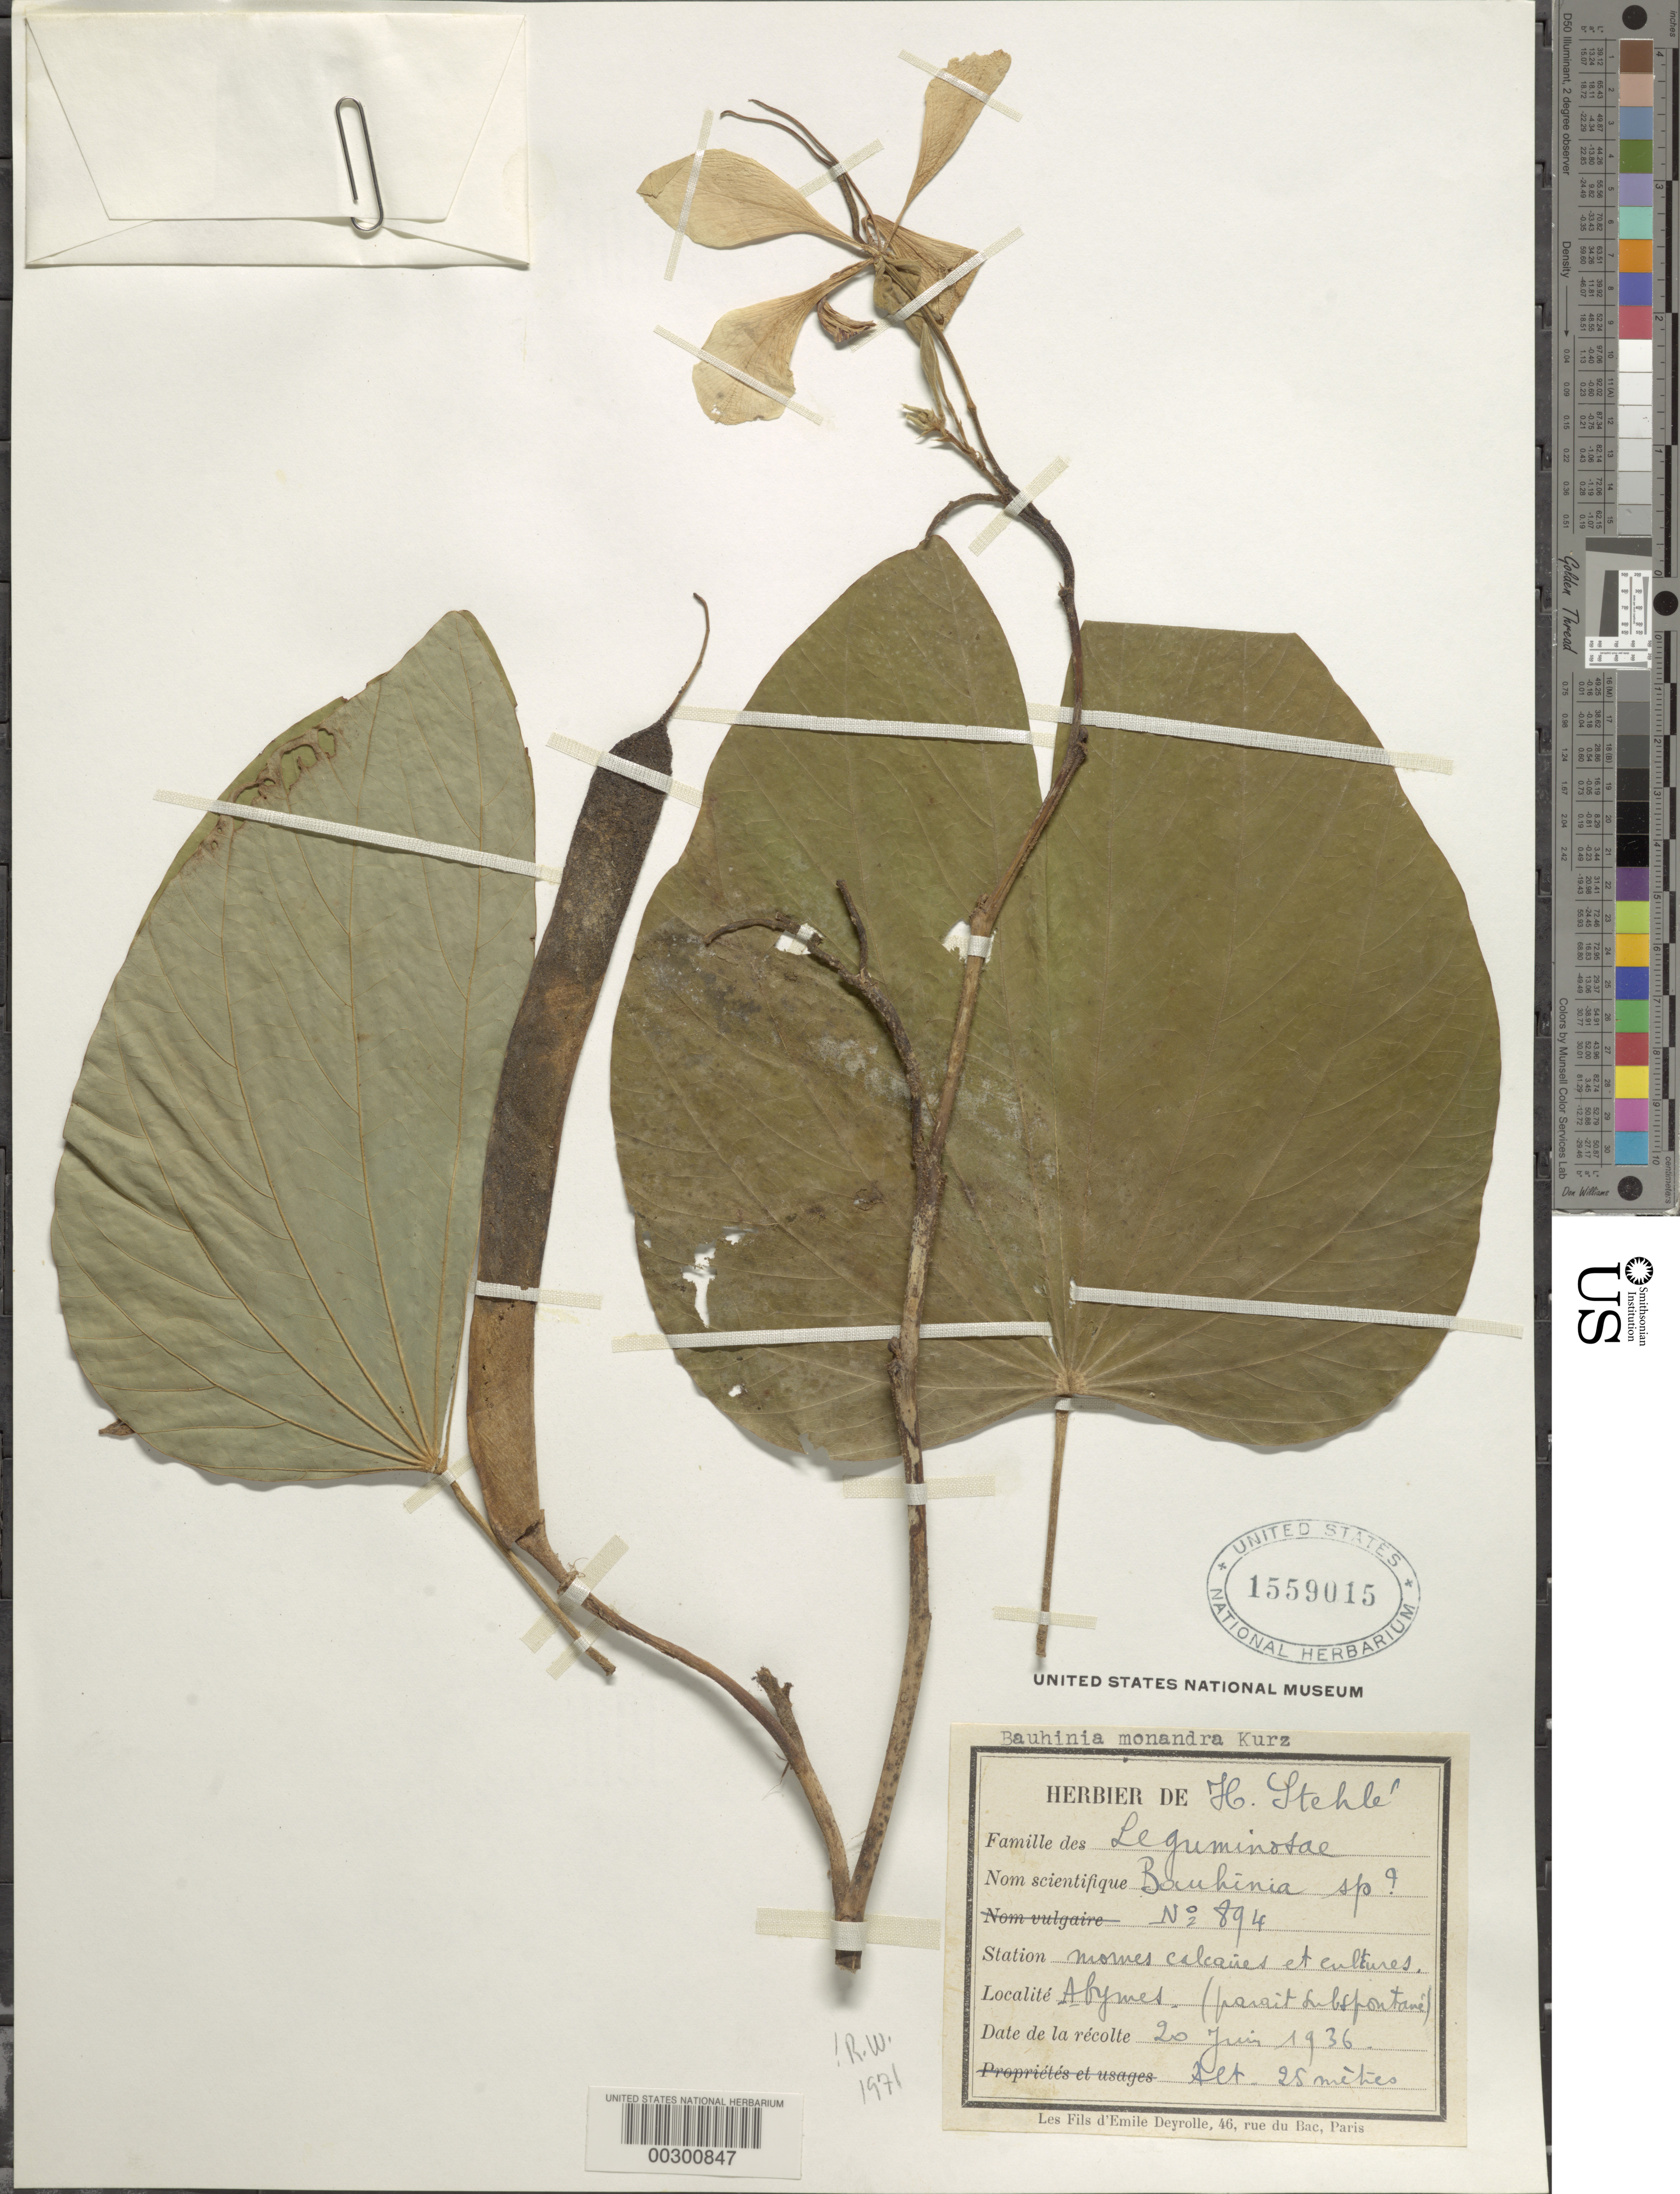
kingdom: Plantae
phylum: Tracheophyta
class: Magnoliopsida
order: Fabales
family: Fabaceae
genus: Bauhinia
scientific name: Bauhinia monandra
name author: Kurz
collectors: H. Stehlé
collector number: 894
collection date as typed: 20 Jun 1936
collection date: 1936-06-20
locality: Abymes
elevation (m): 25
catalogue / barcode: US 1559015